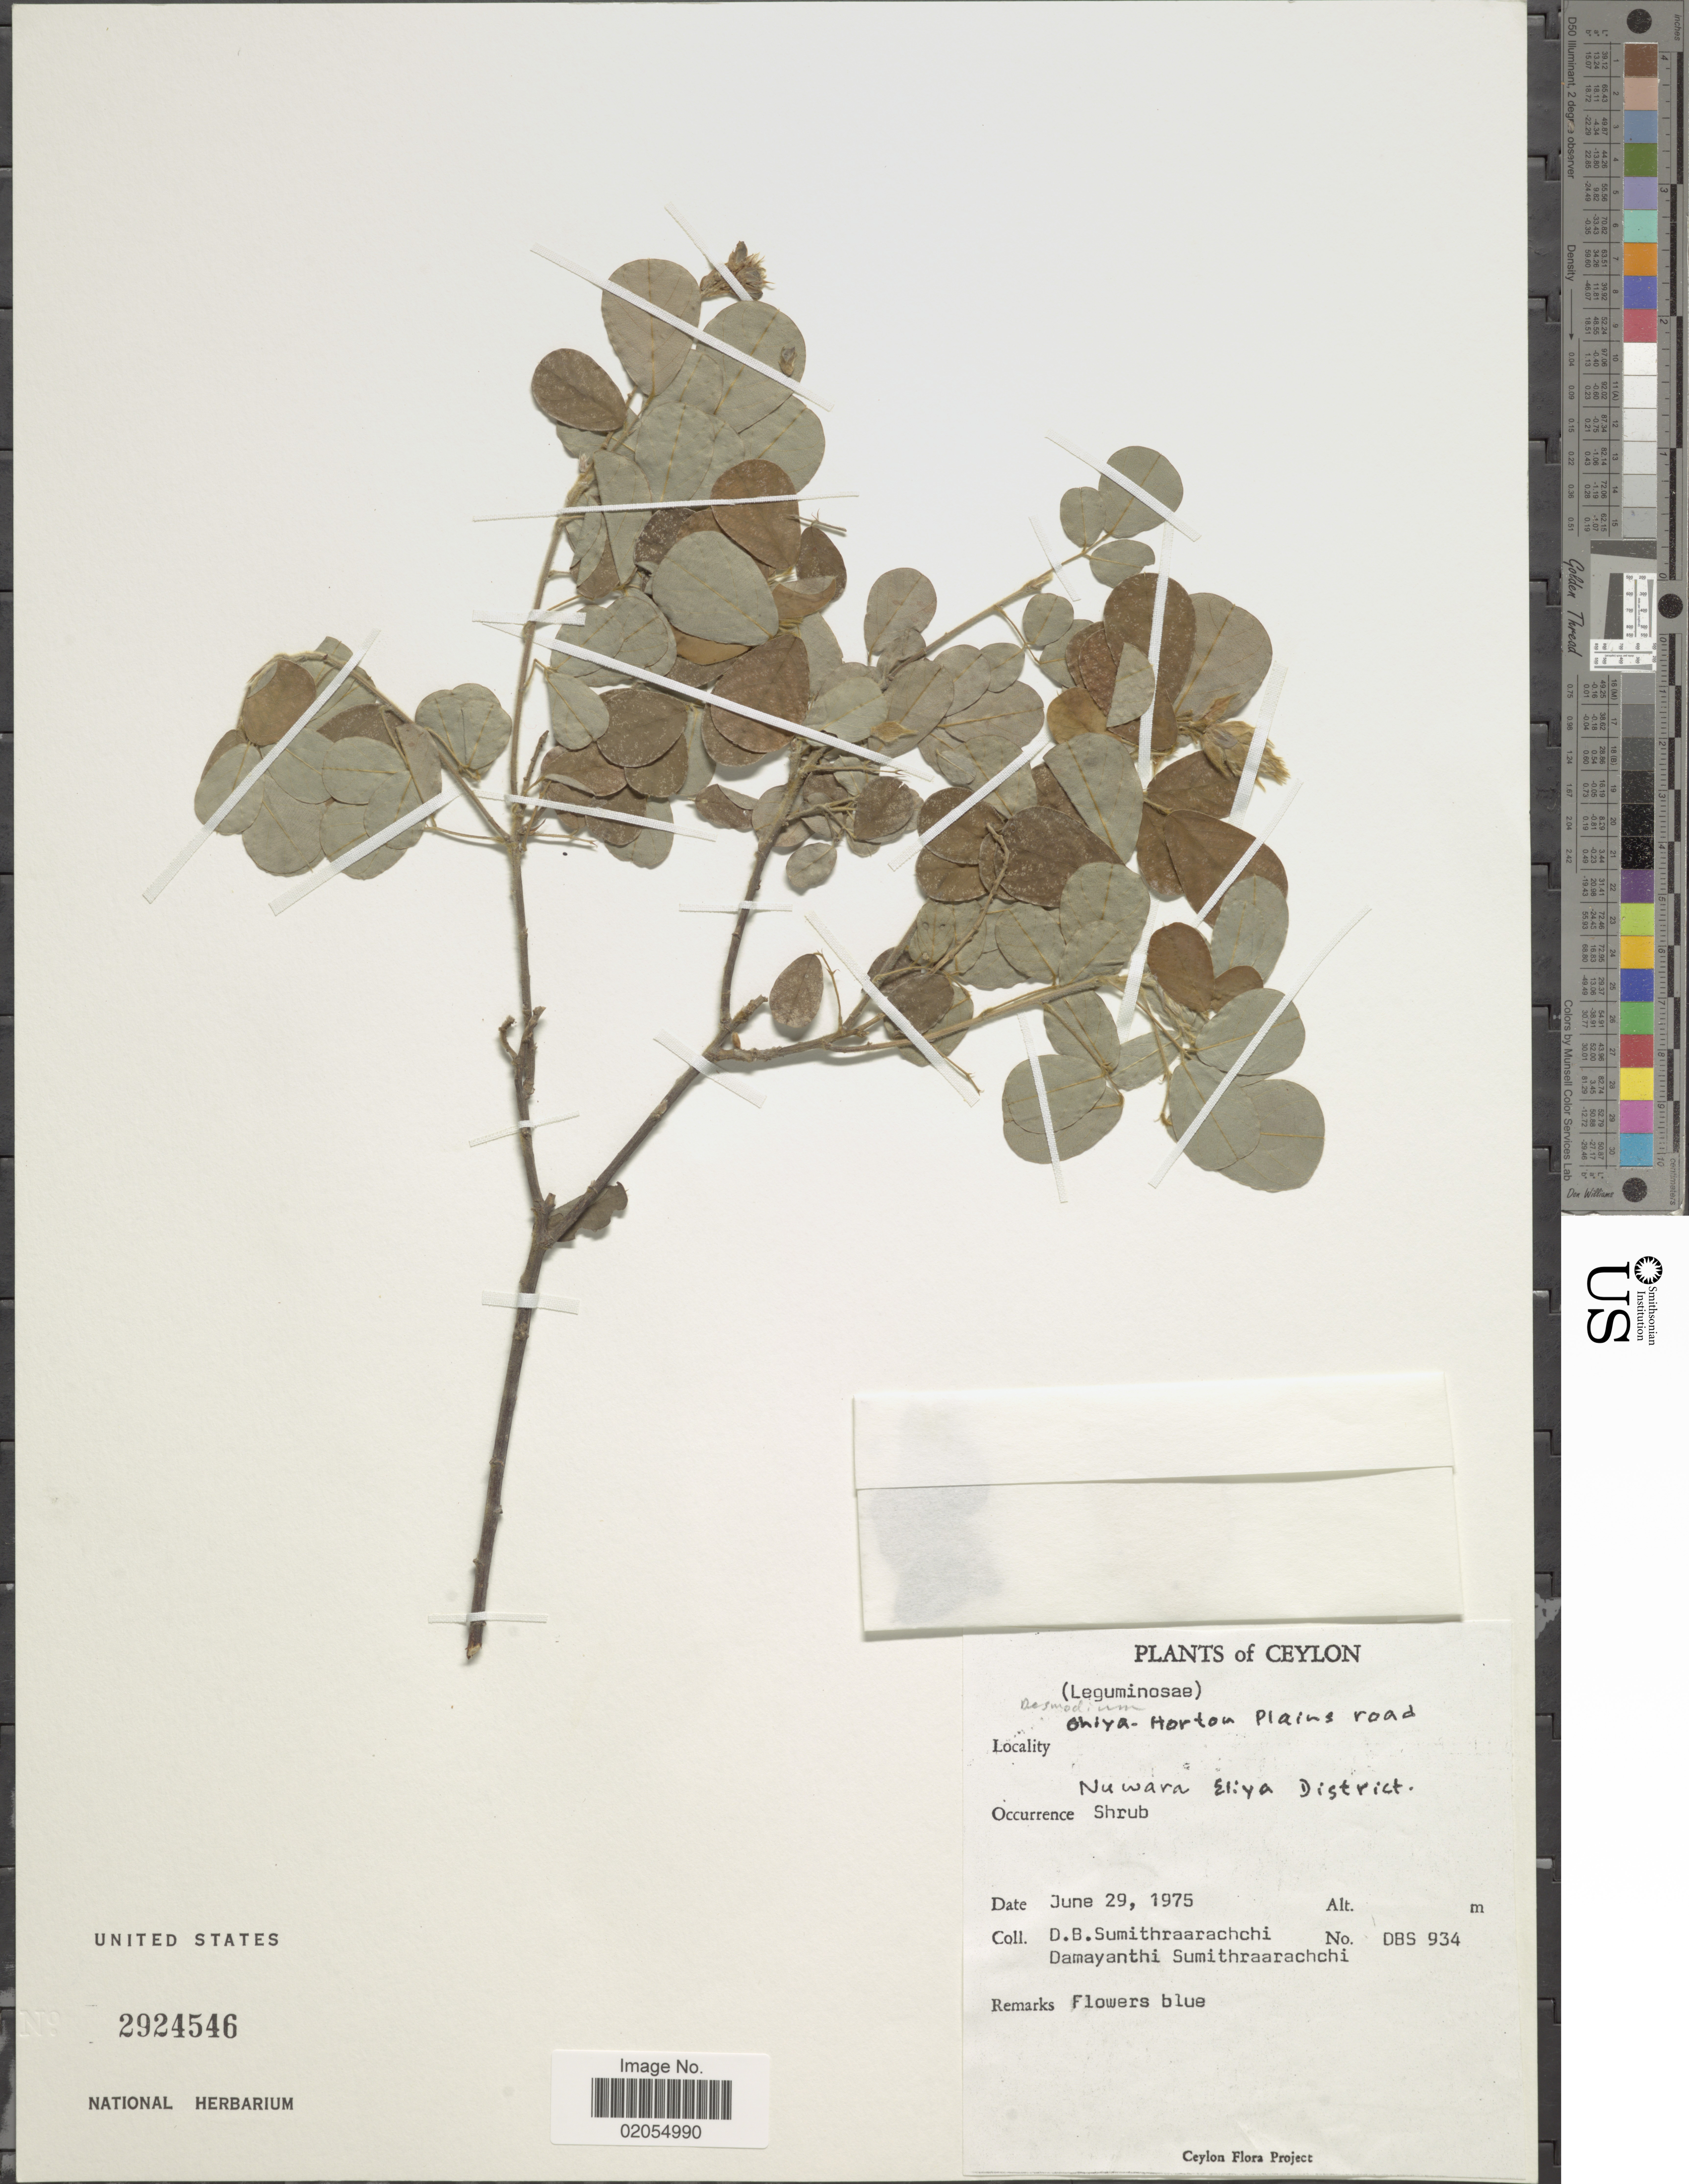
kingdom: Plantae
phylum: Tracheophyta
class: Magnoliopsida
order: Fabales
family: Fabaceae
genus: Desmodium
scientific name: Desmodium sp.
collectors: D. B. Sumithraarachchi & D. Sumithraarachchi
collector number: DBS934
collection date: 1975-06-29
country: Sri Lanka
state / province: North Central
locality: Ceylon. Ohiya-Horton Plains road. Nuwara Eliya District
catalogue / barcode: US 2924546